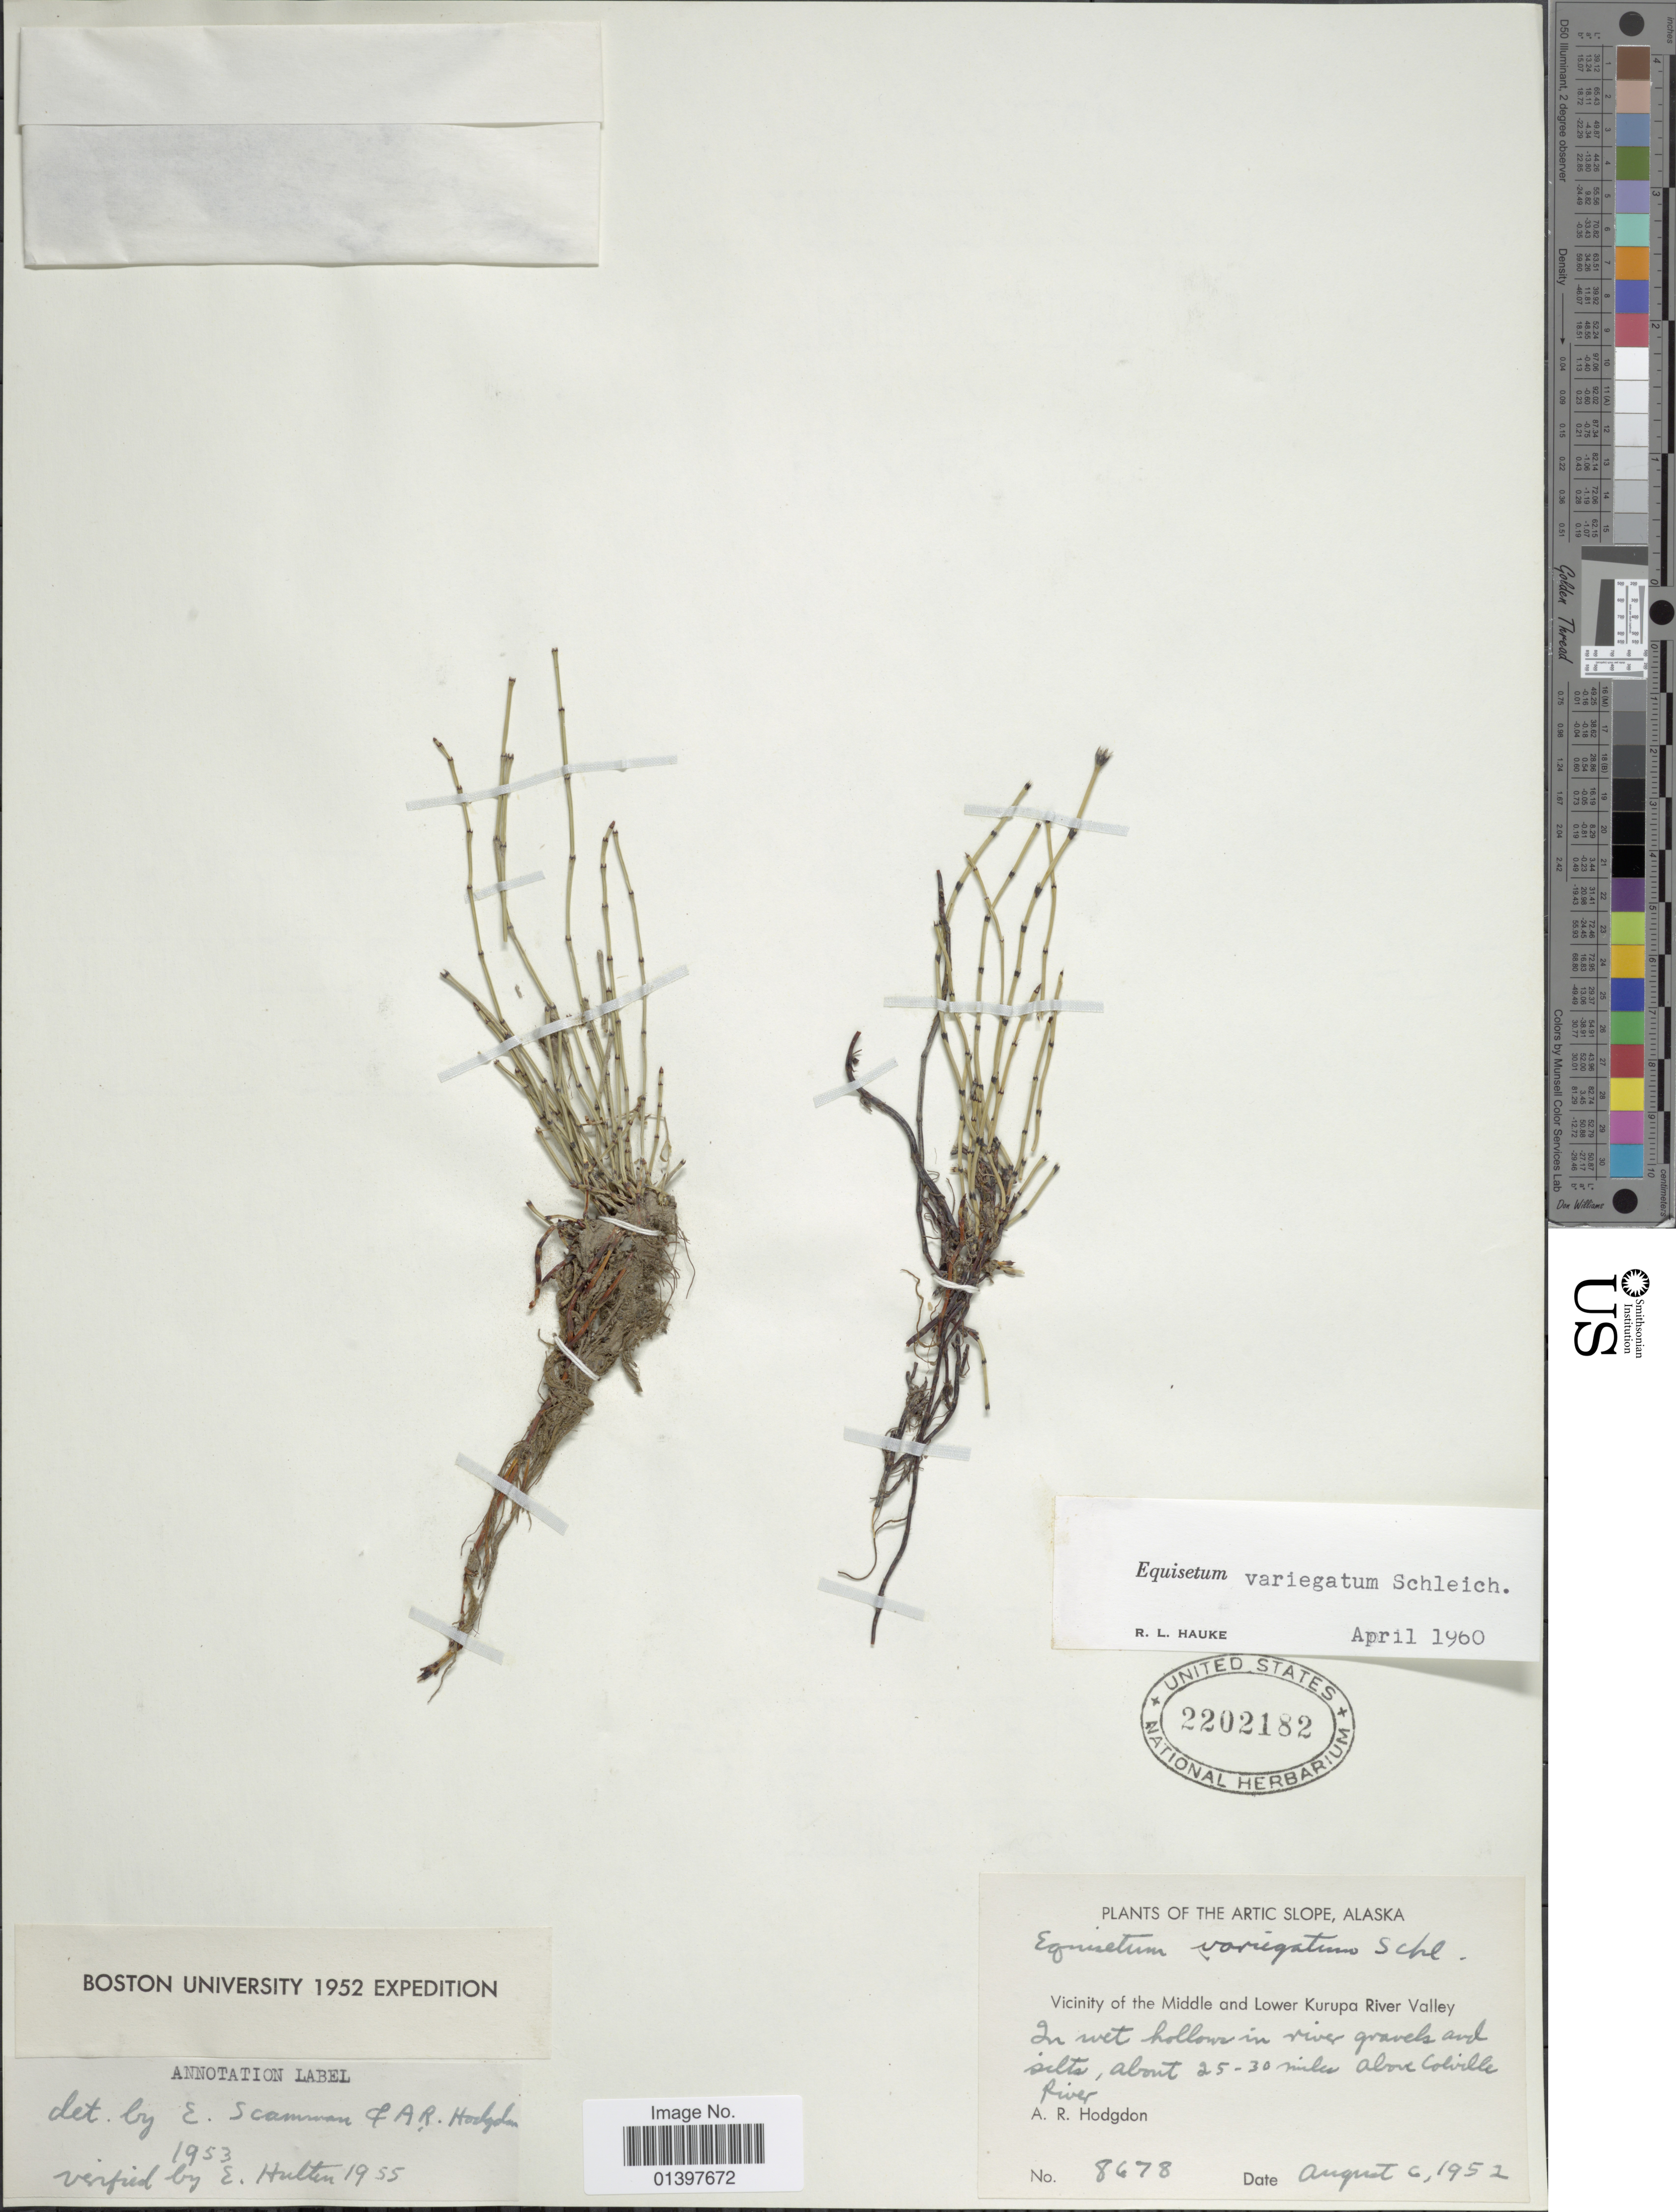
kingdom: Plantae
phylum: Tracheophyta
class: Polypodiopsida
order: Equisetales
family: Equisetaceae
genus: Equisetum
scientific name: Equisetum variegatum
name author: Schleich. ex F. Weber & D. Mohr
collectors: A. R. Hodgdon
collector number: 8678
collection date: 1952-08-06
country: United States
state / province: Alaska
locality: Arctic slope, vicinity of the middle and lower Kurupa River valley in wet hollows in river gravels and silts, about 25-30 miles above Colville river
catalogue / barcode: US 2202182